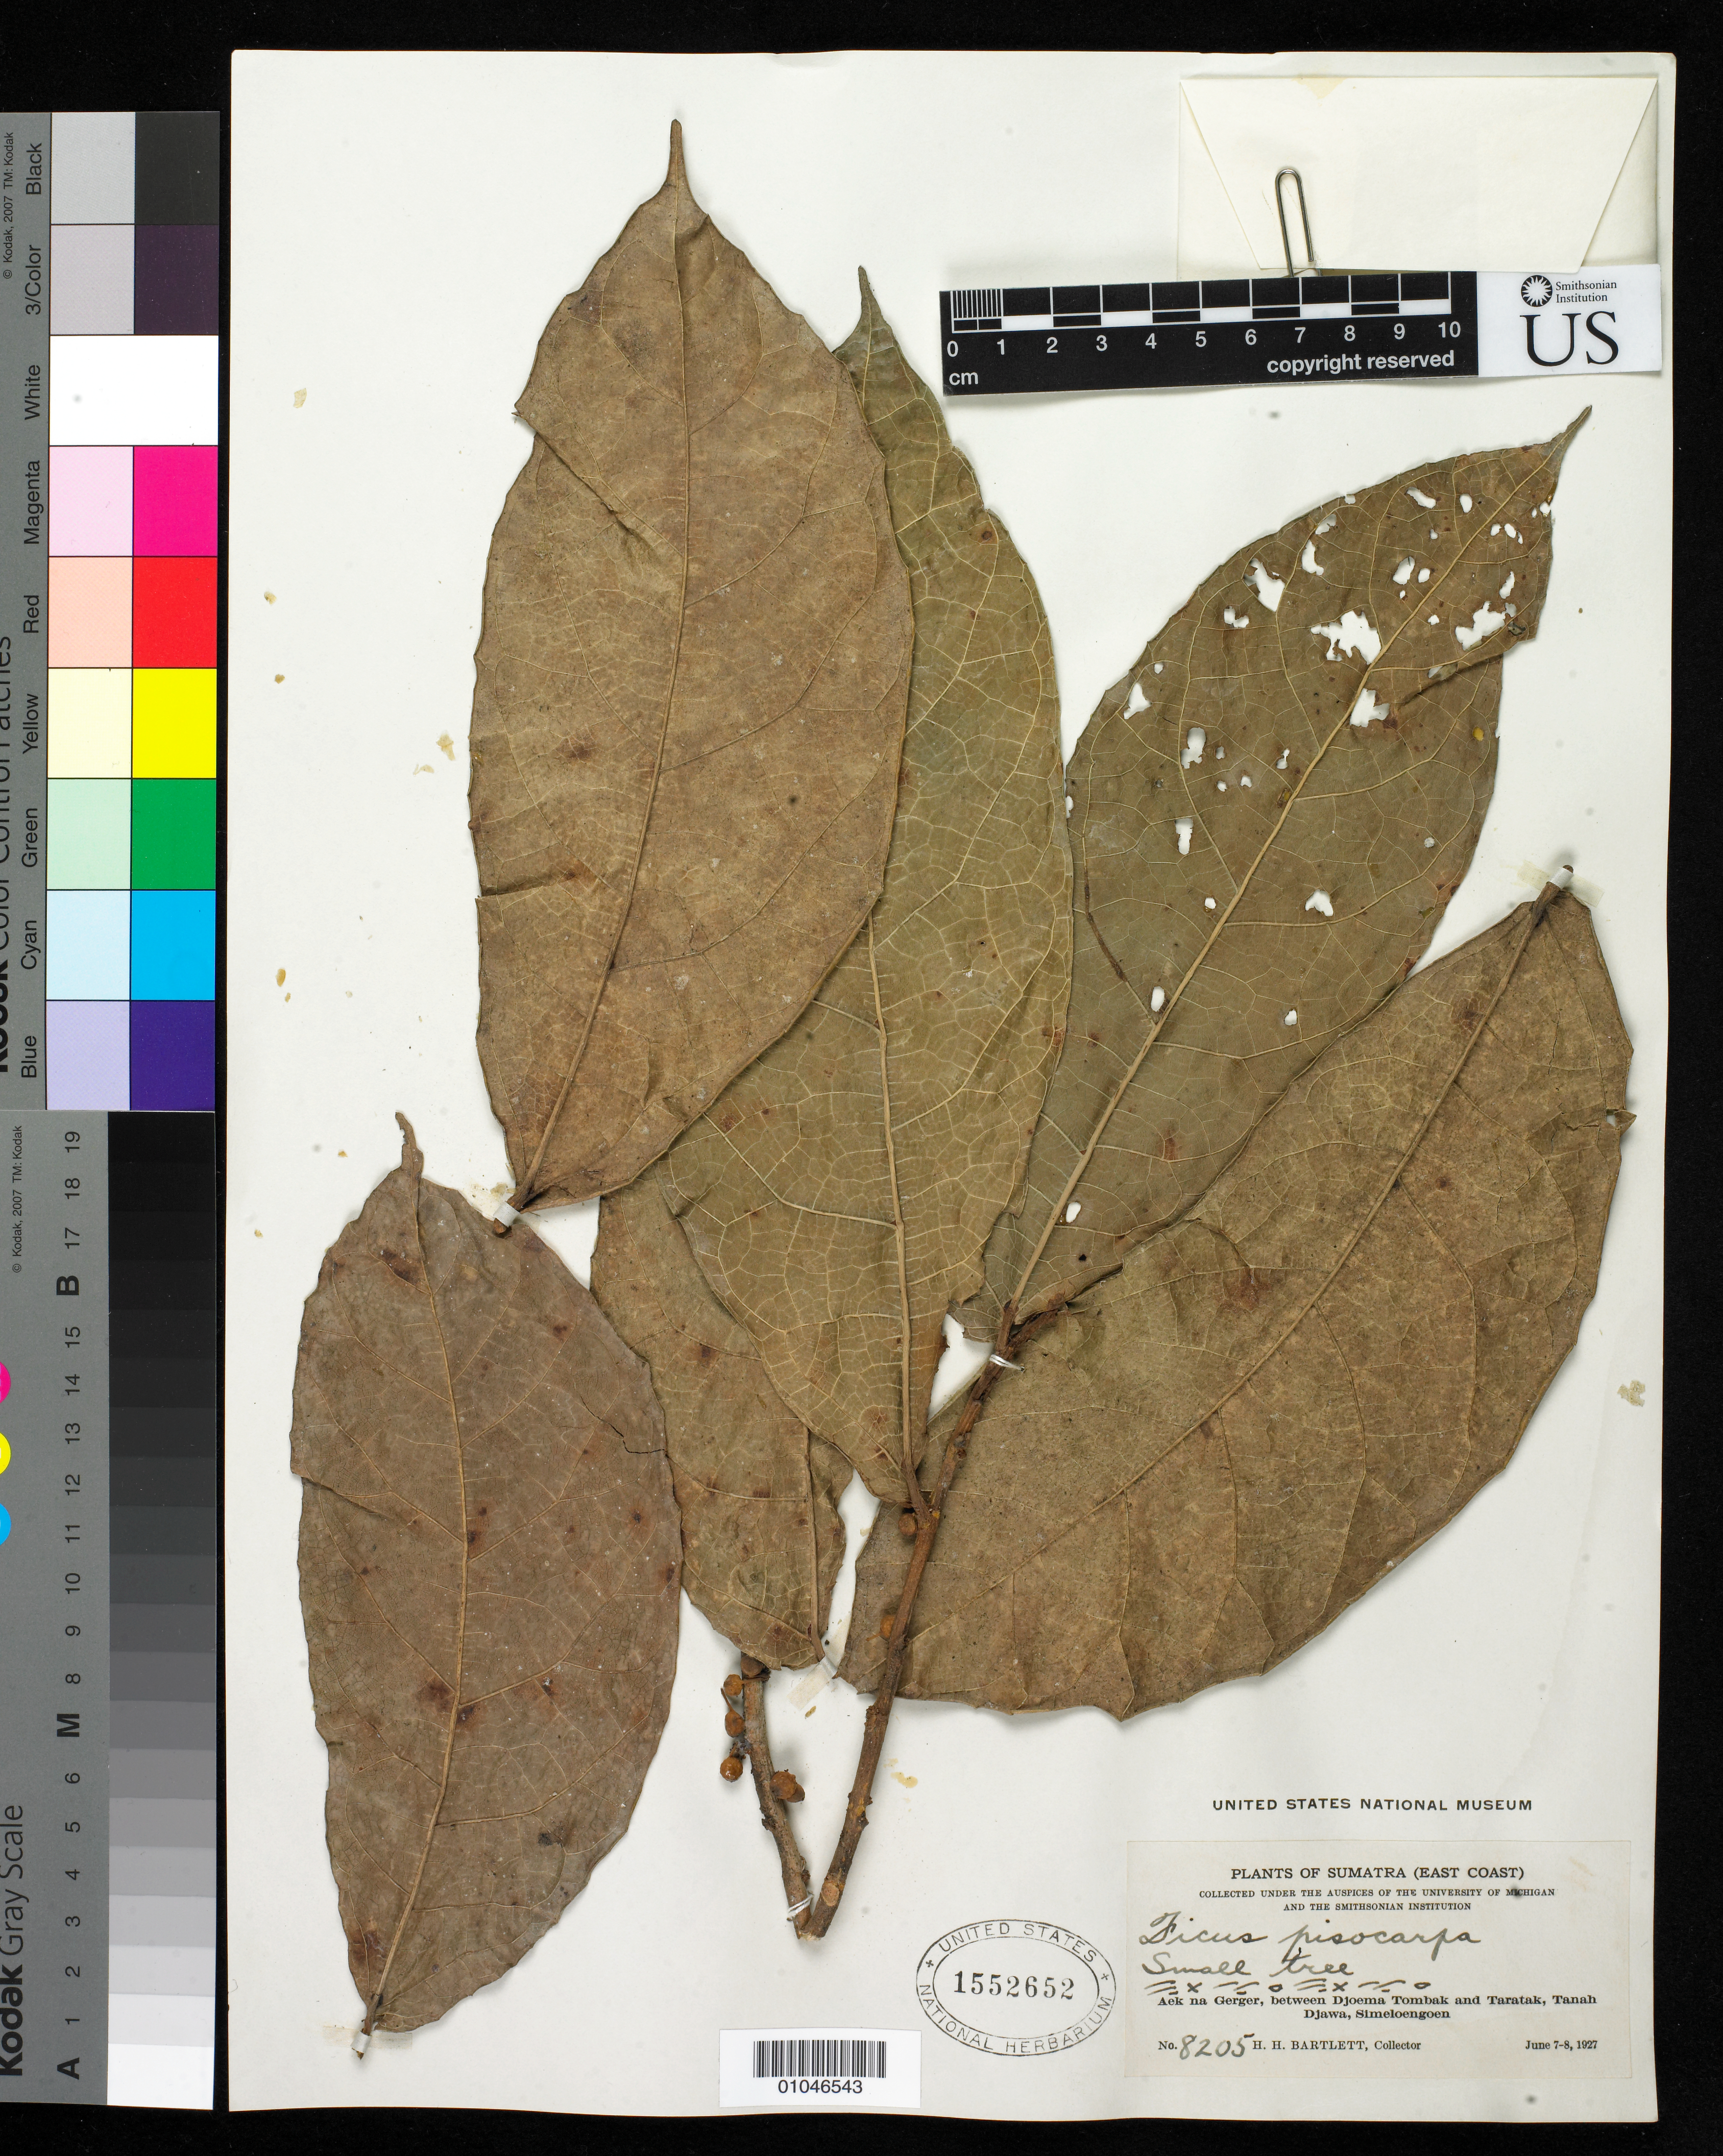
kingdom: Plantae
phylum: Tracheophyta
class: Magnoliopsida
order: Rosales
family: Moraceae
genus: Ficus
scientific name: Ficus pisocarpa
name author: Blume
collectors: H. H. Bartlett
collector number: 8205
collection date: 1927-06-07/1927-06-08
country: Indonesia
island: Sumatra I.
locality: (East Coast) Aek na Gerger, between Djoema Tombak and Taratak, Tanah Djawa, Simeloengoen, Sumatra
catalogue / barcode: US 1552652